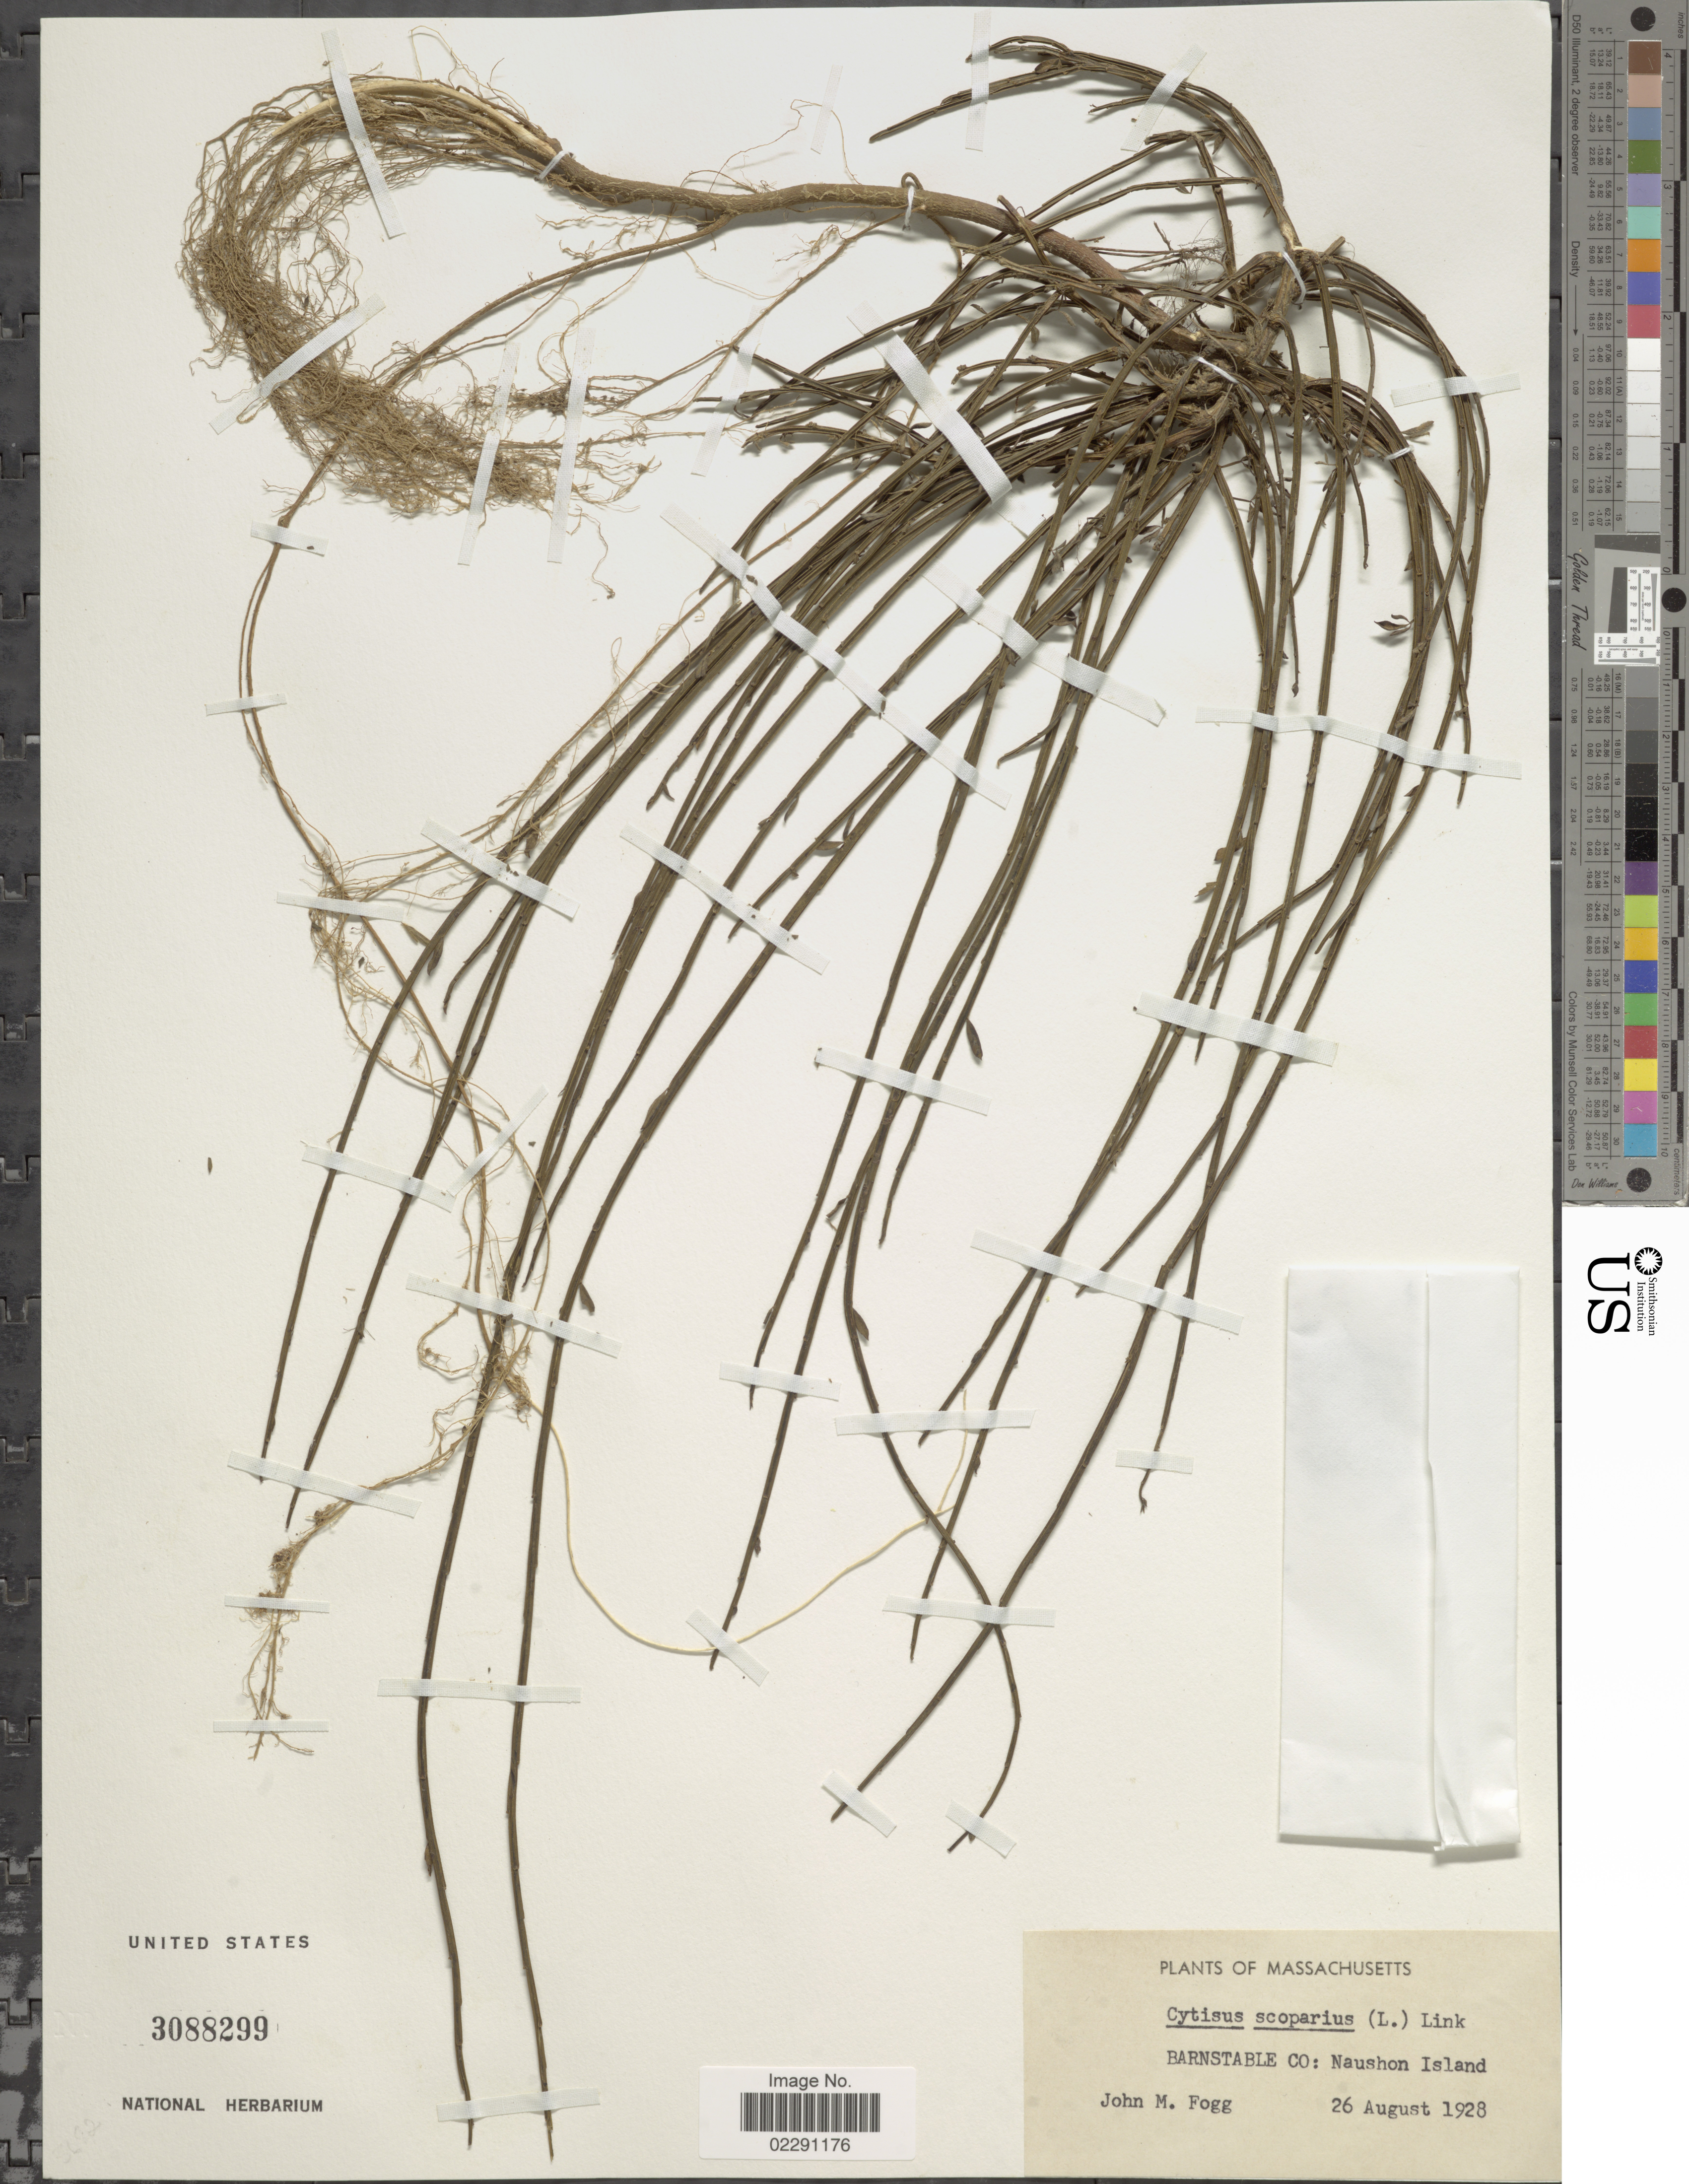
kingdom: Plantae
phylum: Tracheophyta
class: Magnoliopsida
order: Fabales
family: Fabaceae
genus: Cytisus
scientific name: Cytisus scoparius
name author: (L.) Link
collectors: J. Fogg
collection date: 1928-08-26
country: United States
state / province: Massachusetts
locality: Barnstable Co., Naushon Island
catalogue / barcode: US 3088299